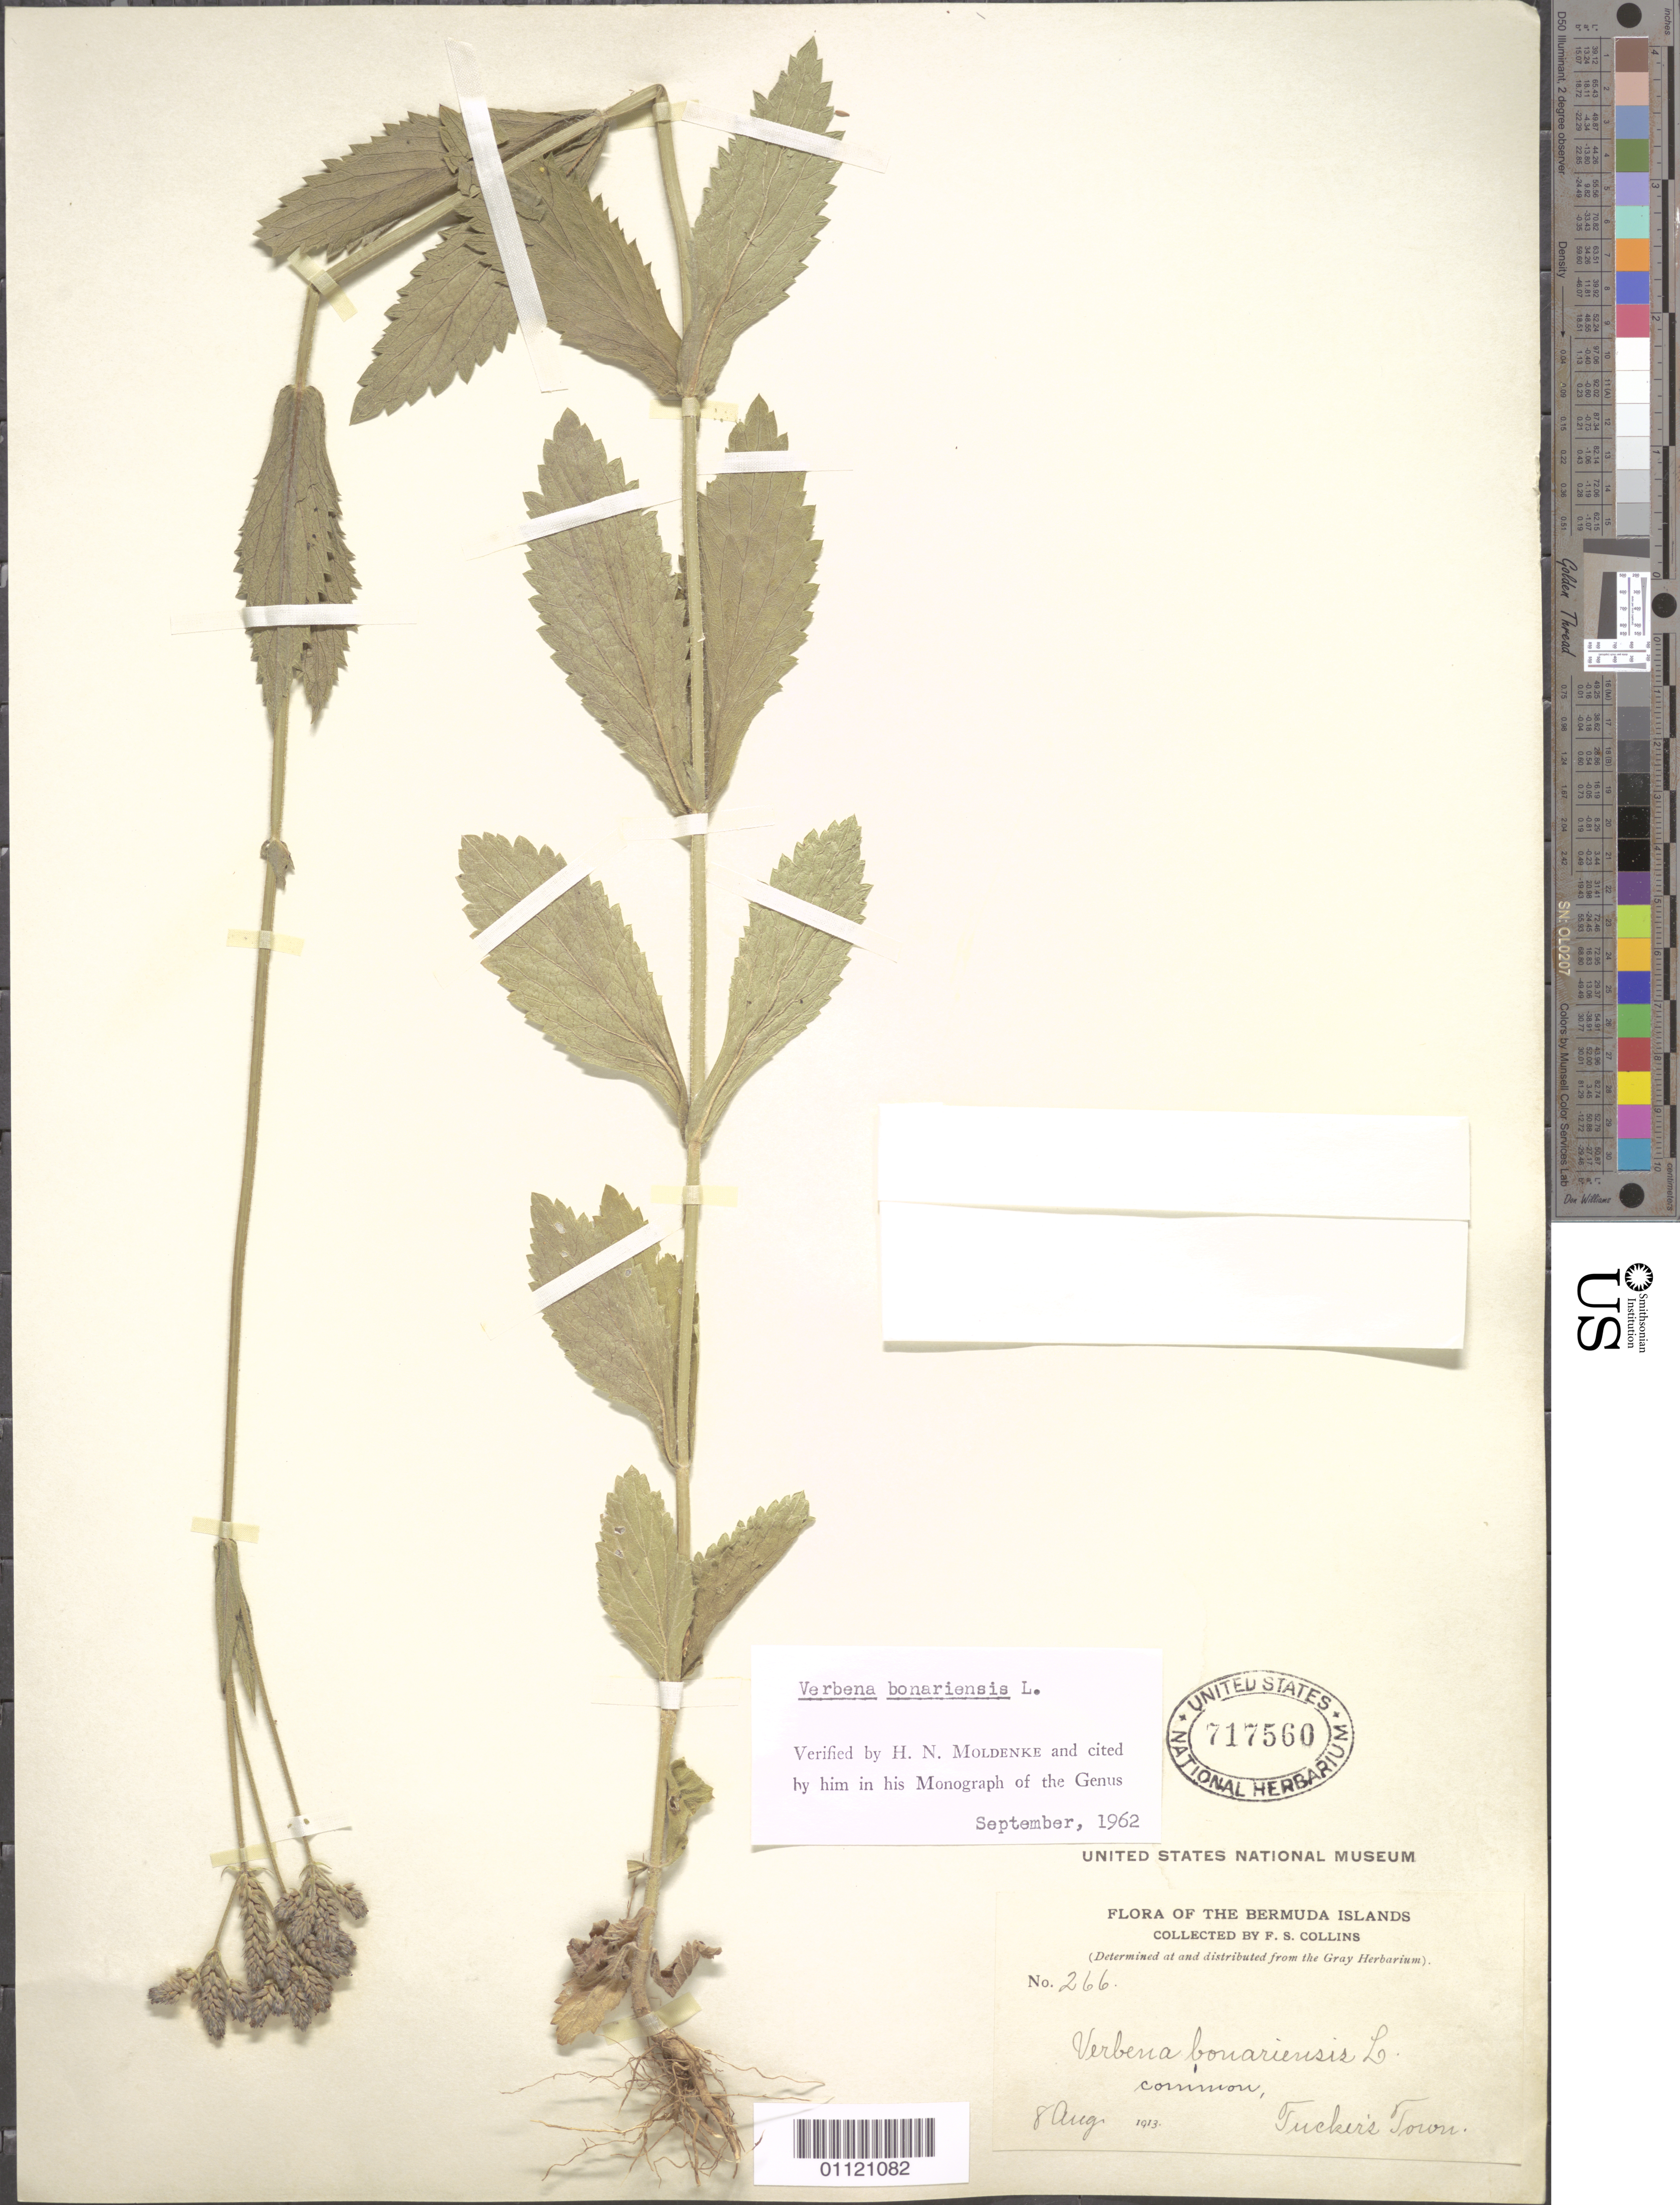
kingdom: Plantae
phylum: Tracheophyta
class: Magnoliopsida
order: Lamiales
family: Verbenaceae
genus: Verbena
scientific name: Verbena bonariensis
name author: L.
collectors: F. Collins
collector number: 266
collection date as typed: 08 Aug 1913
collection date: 1913-08-08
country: Bermuda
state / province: St. George's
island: Bermuda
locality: Tucker's Town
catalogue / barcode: US 717560